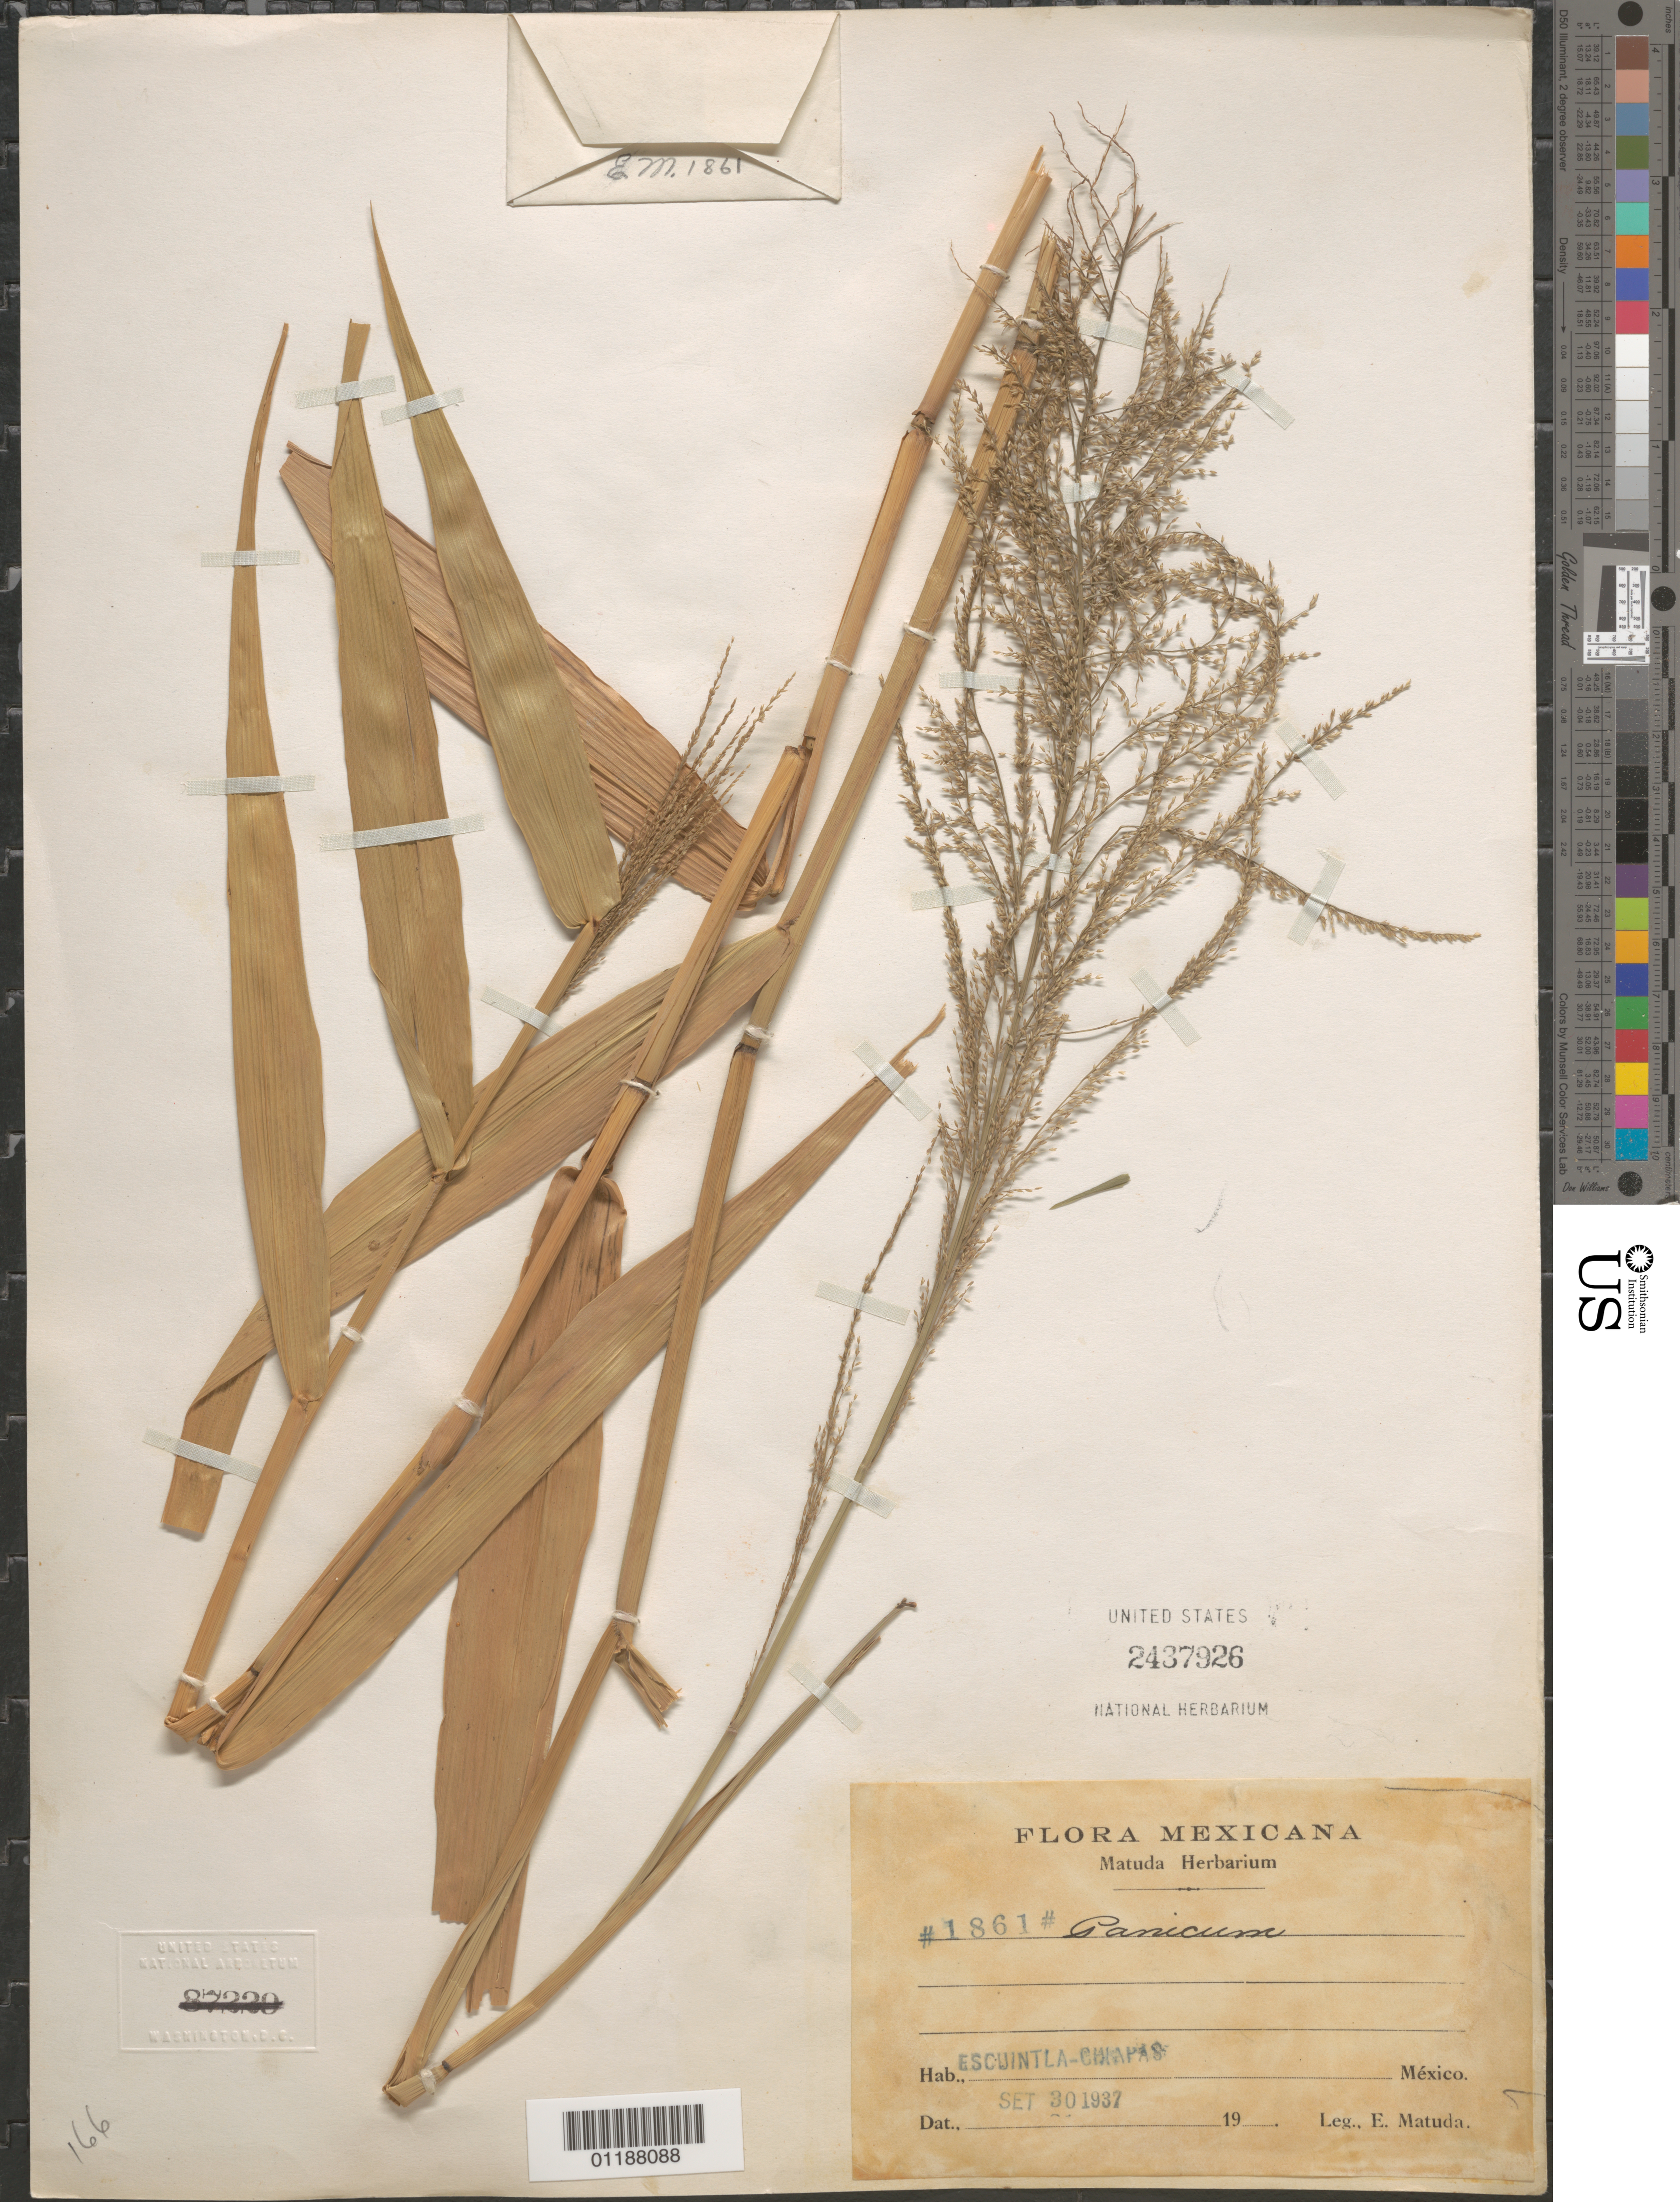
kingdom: Plantae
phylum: Tracheophyta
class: Liliopsida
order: Poales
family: Poaceae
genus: Panicum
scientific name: Panicum sp.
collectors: E. Matuda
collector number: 1861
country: Mexico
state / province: Chiapas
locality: Escuintla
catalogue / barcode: US 2437926